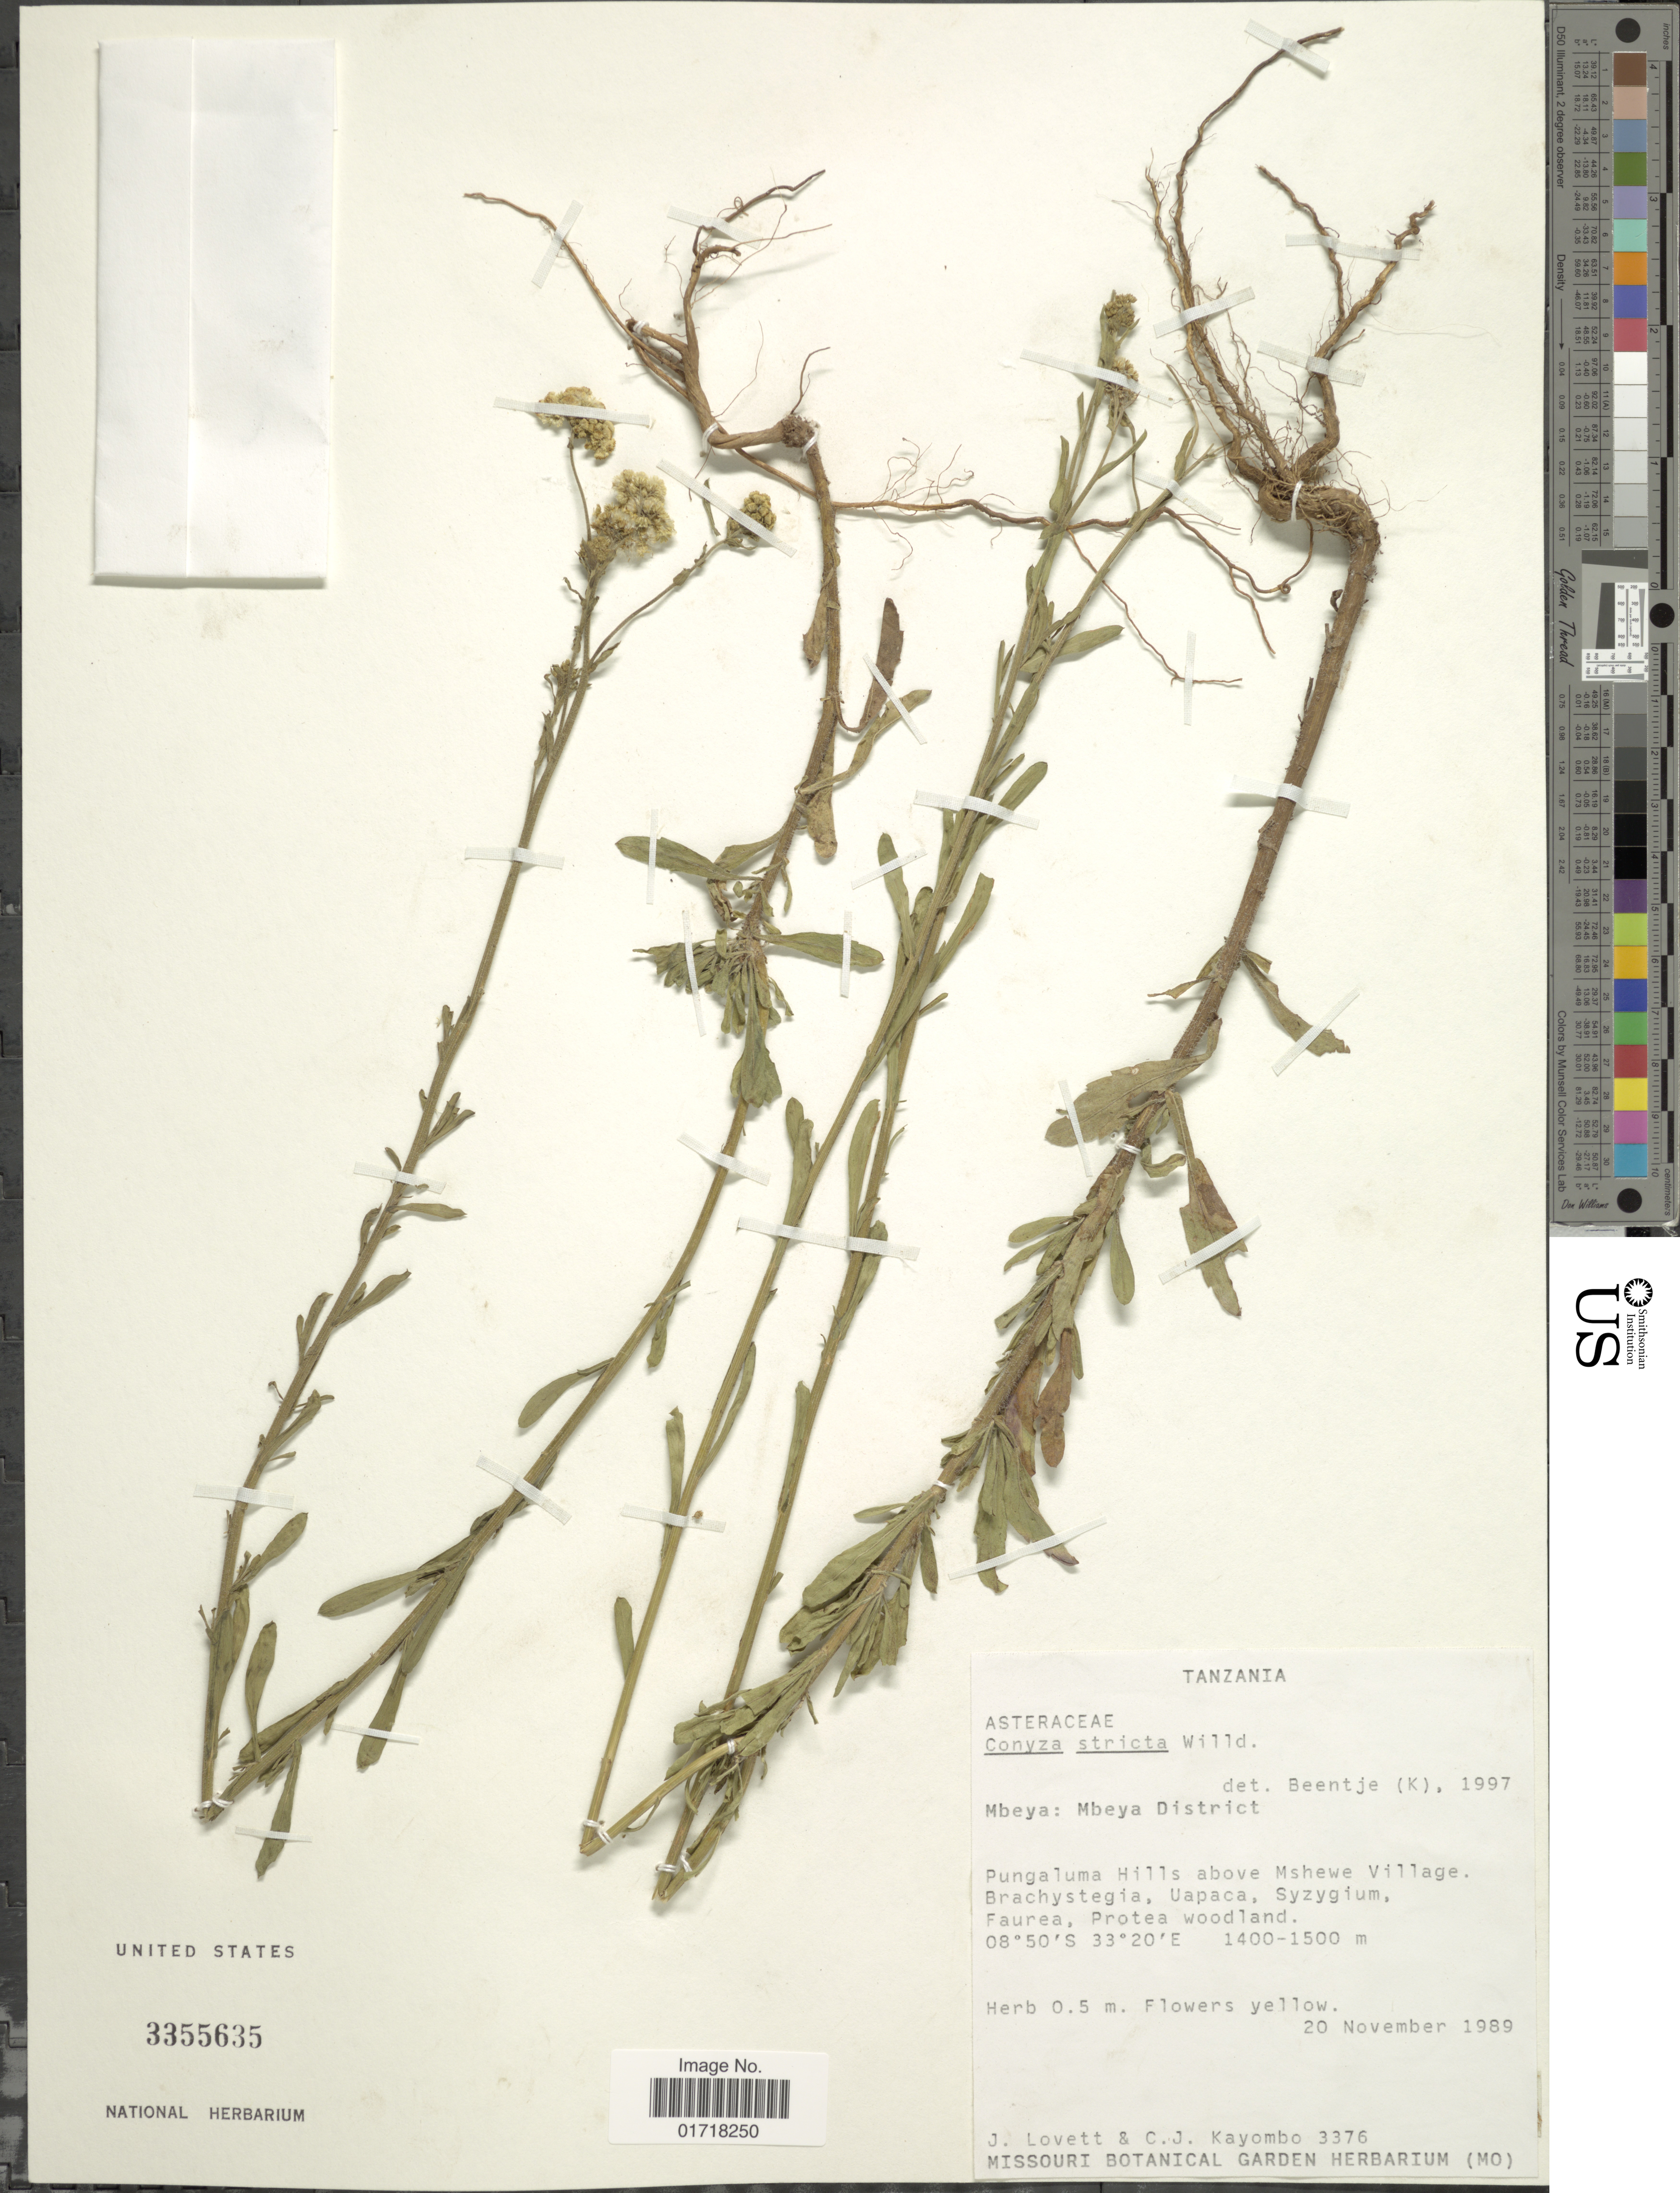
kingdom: Plantae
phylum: Tracheophyta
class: Magnoliopsida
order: Asterales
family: Asteraceae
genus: Conyza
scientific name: Conyza stricta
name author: (Chodat) Willd.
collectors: J. Lovett & C. Kayombo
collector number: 3376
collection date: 1989-11-20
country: Tanzania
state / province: Mbeya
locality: Mbeya: Mbeya District, Pungaluma Hills above Mshewe Village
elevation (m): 1400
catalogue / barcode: US 3355635